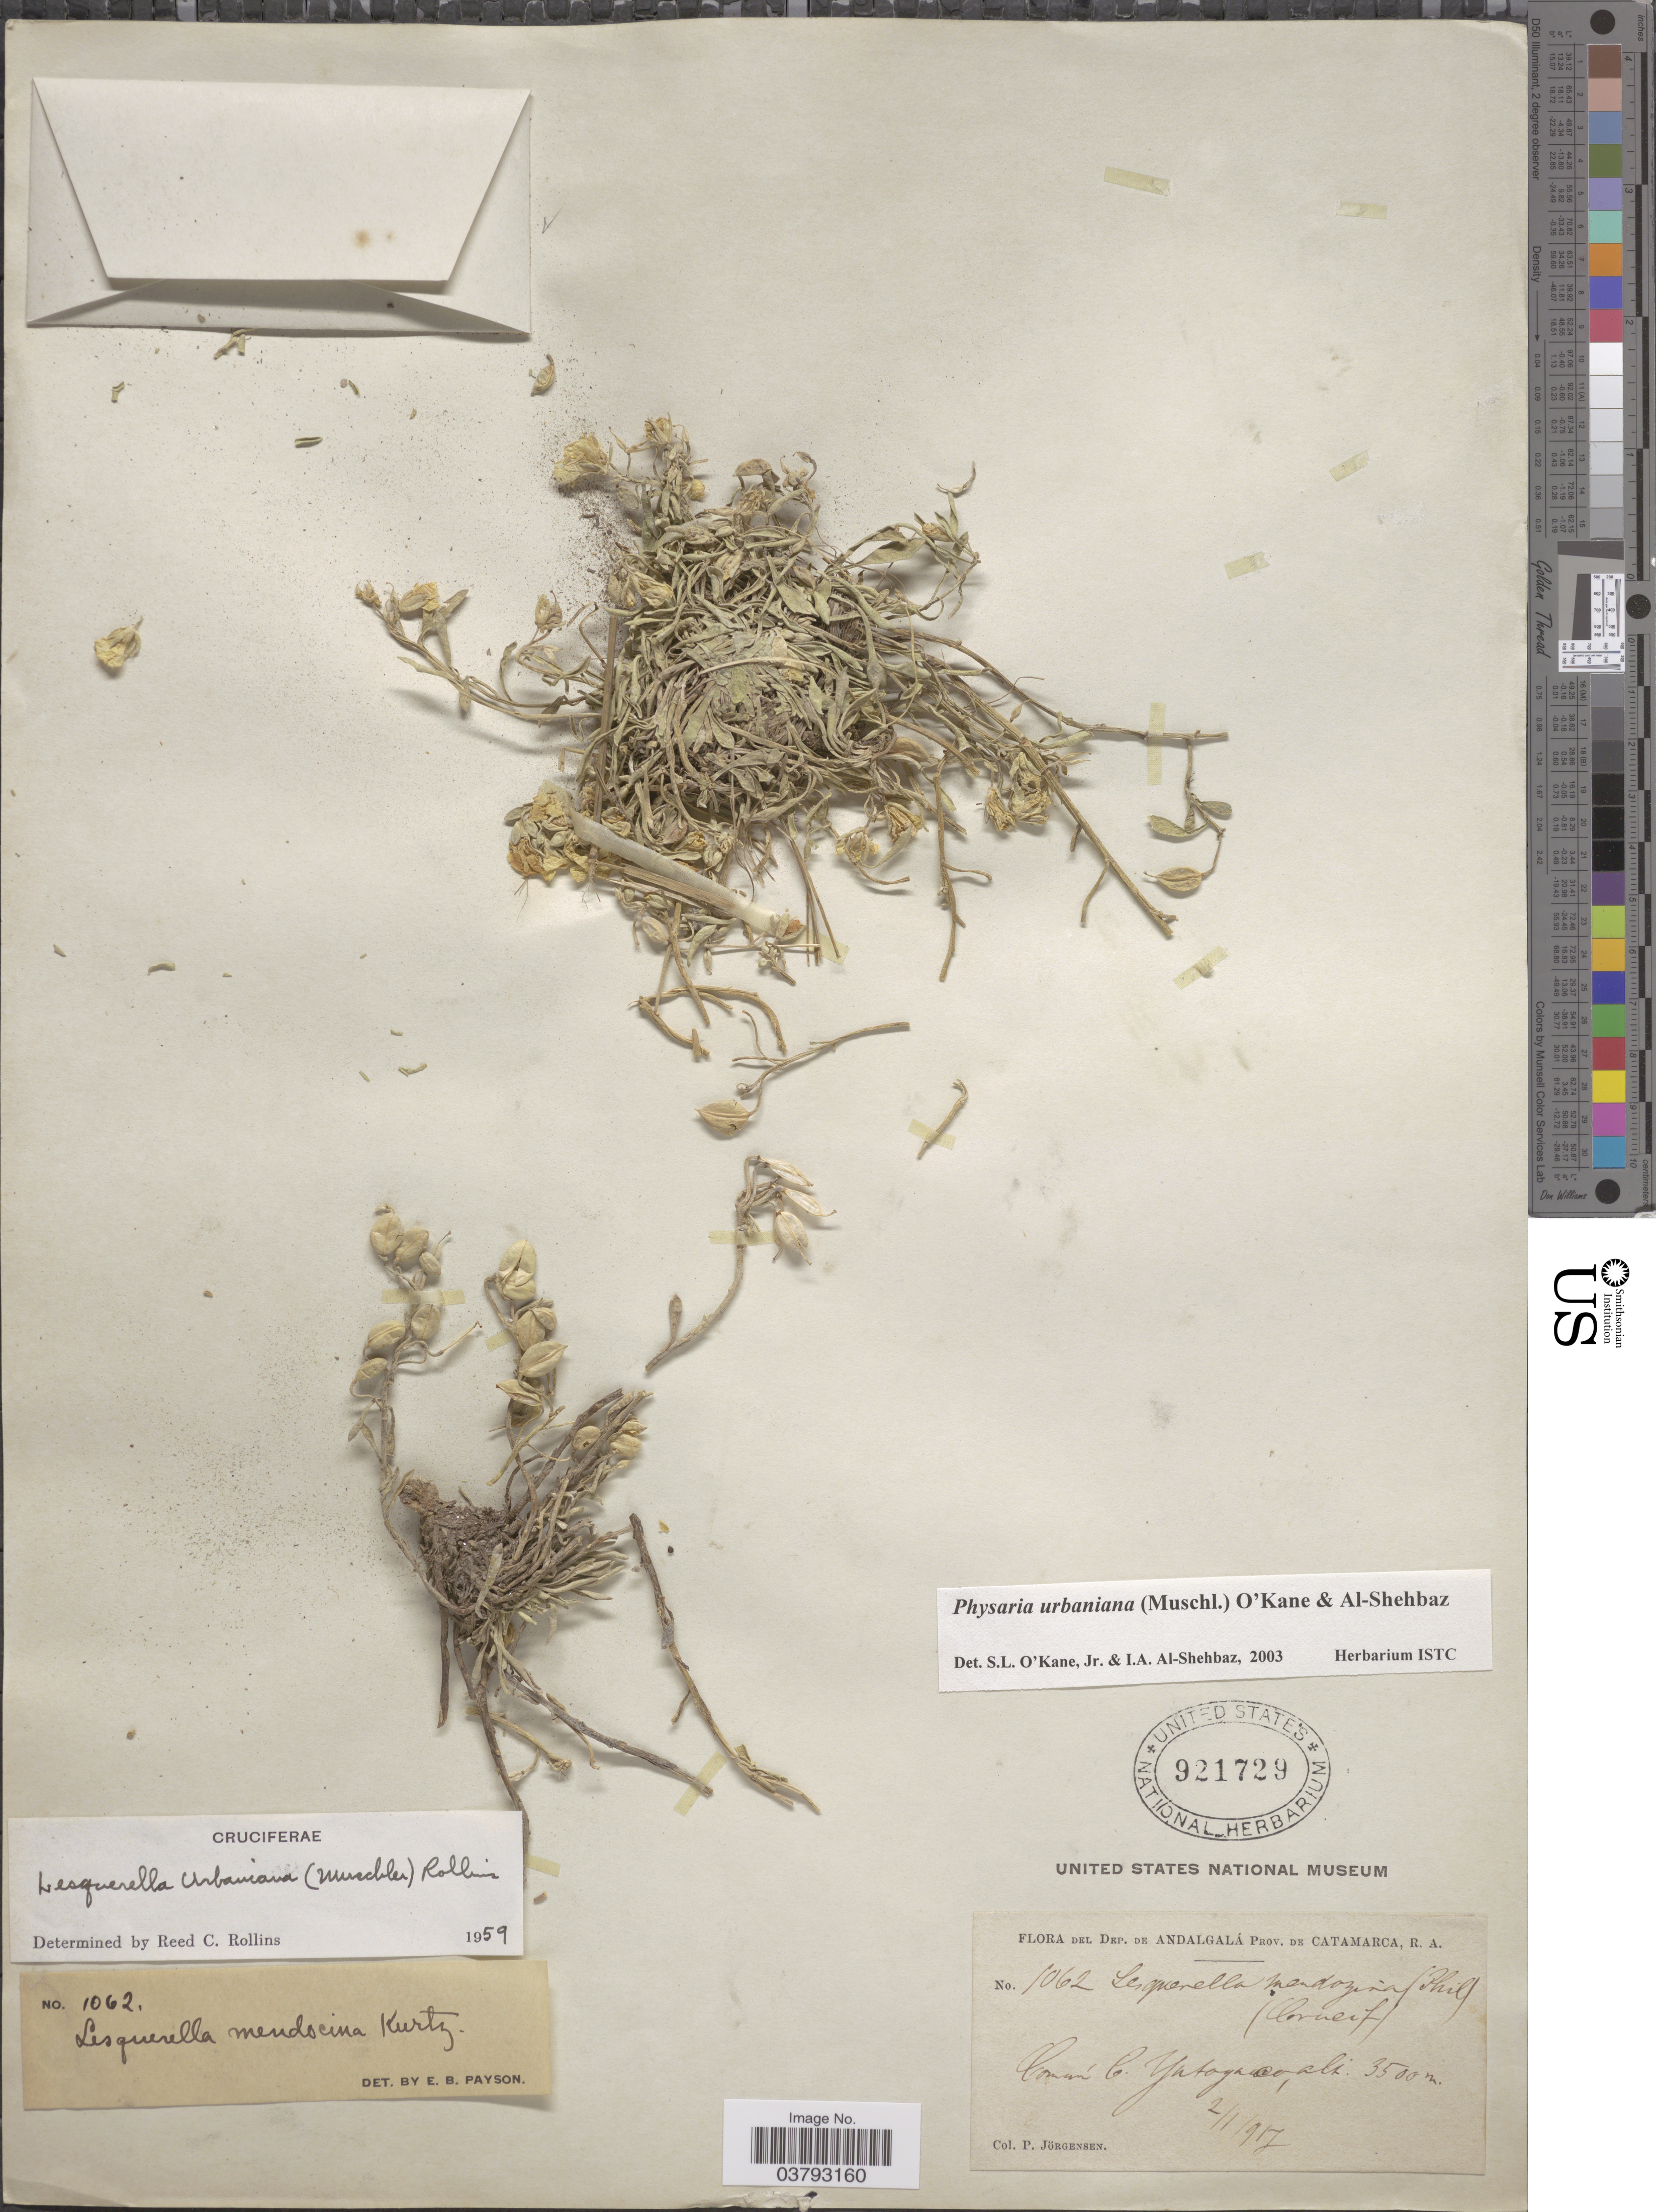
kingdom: Plantae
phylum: Tracheophyta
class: Magnoliopsida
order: Brassicales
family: Brassicaceae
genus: Physaria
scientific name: Physaria urbaniana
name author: (Muschl.) O'Kane & Al-Shehbaz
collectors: P. Jörgensen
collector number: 1062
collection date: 1917-01-02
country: Argentina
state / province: Catamarca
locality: Dep. de Andalgalá. C. Yatoyaco [interpreted].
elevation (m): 3500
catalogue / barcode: US 921729